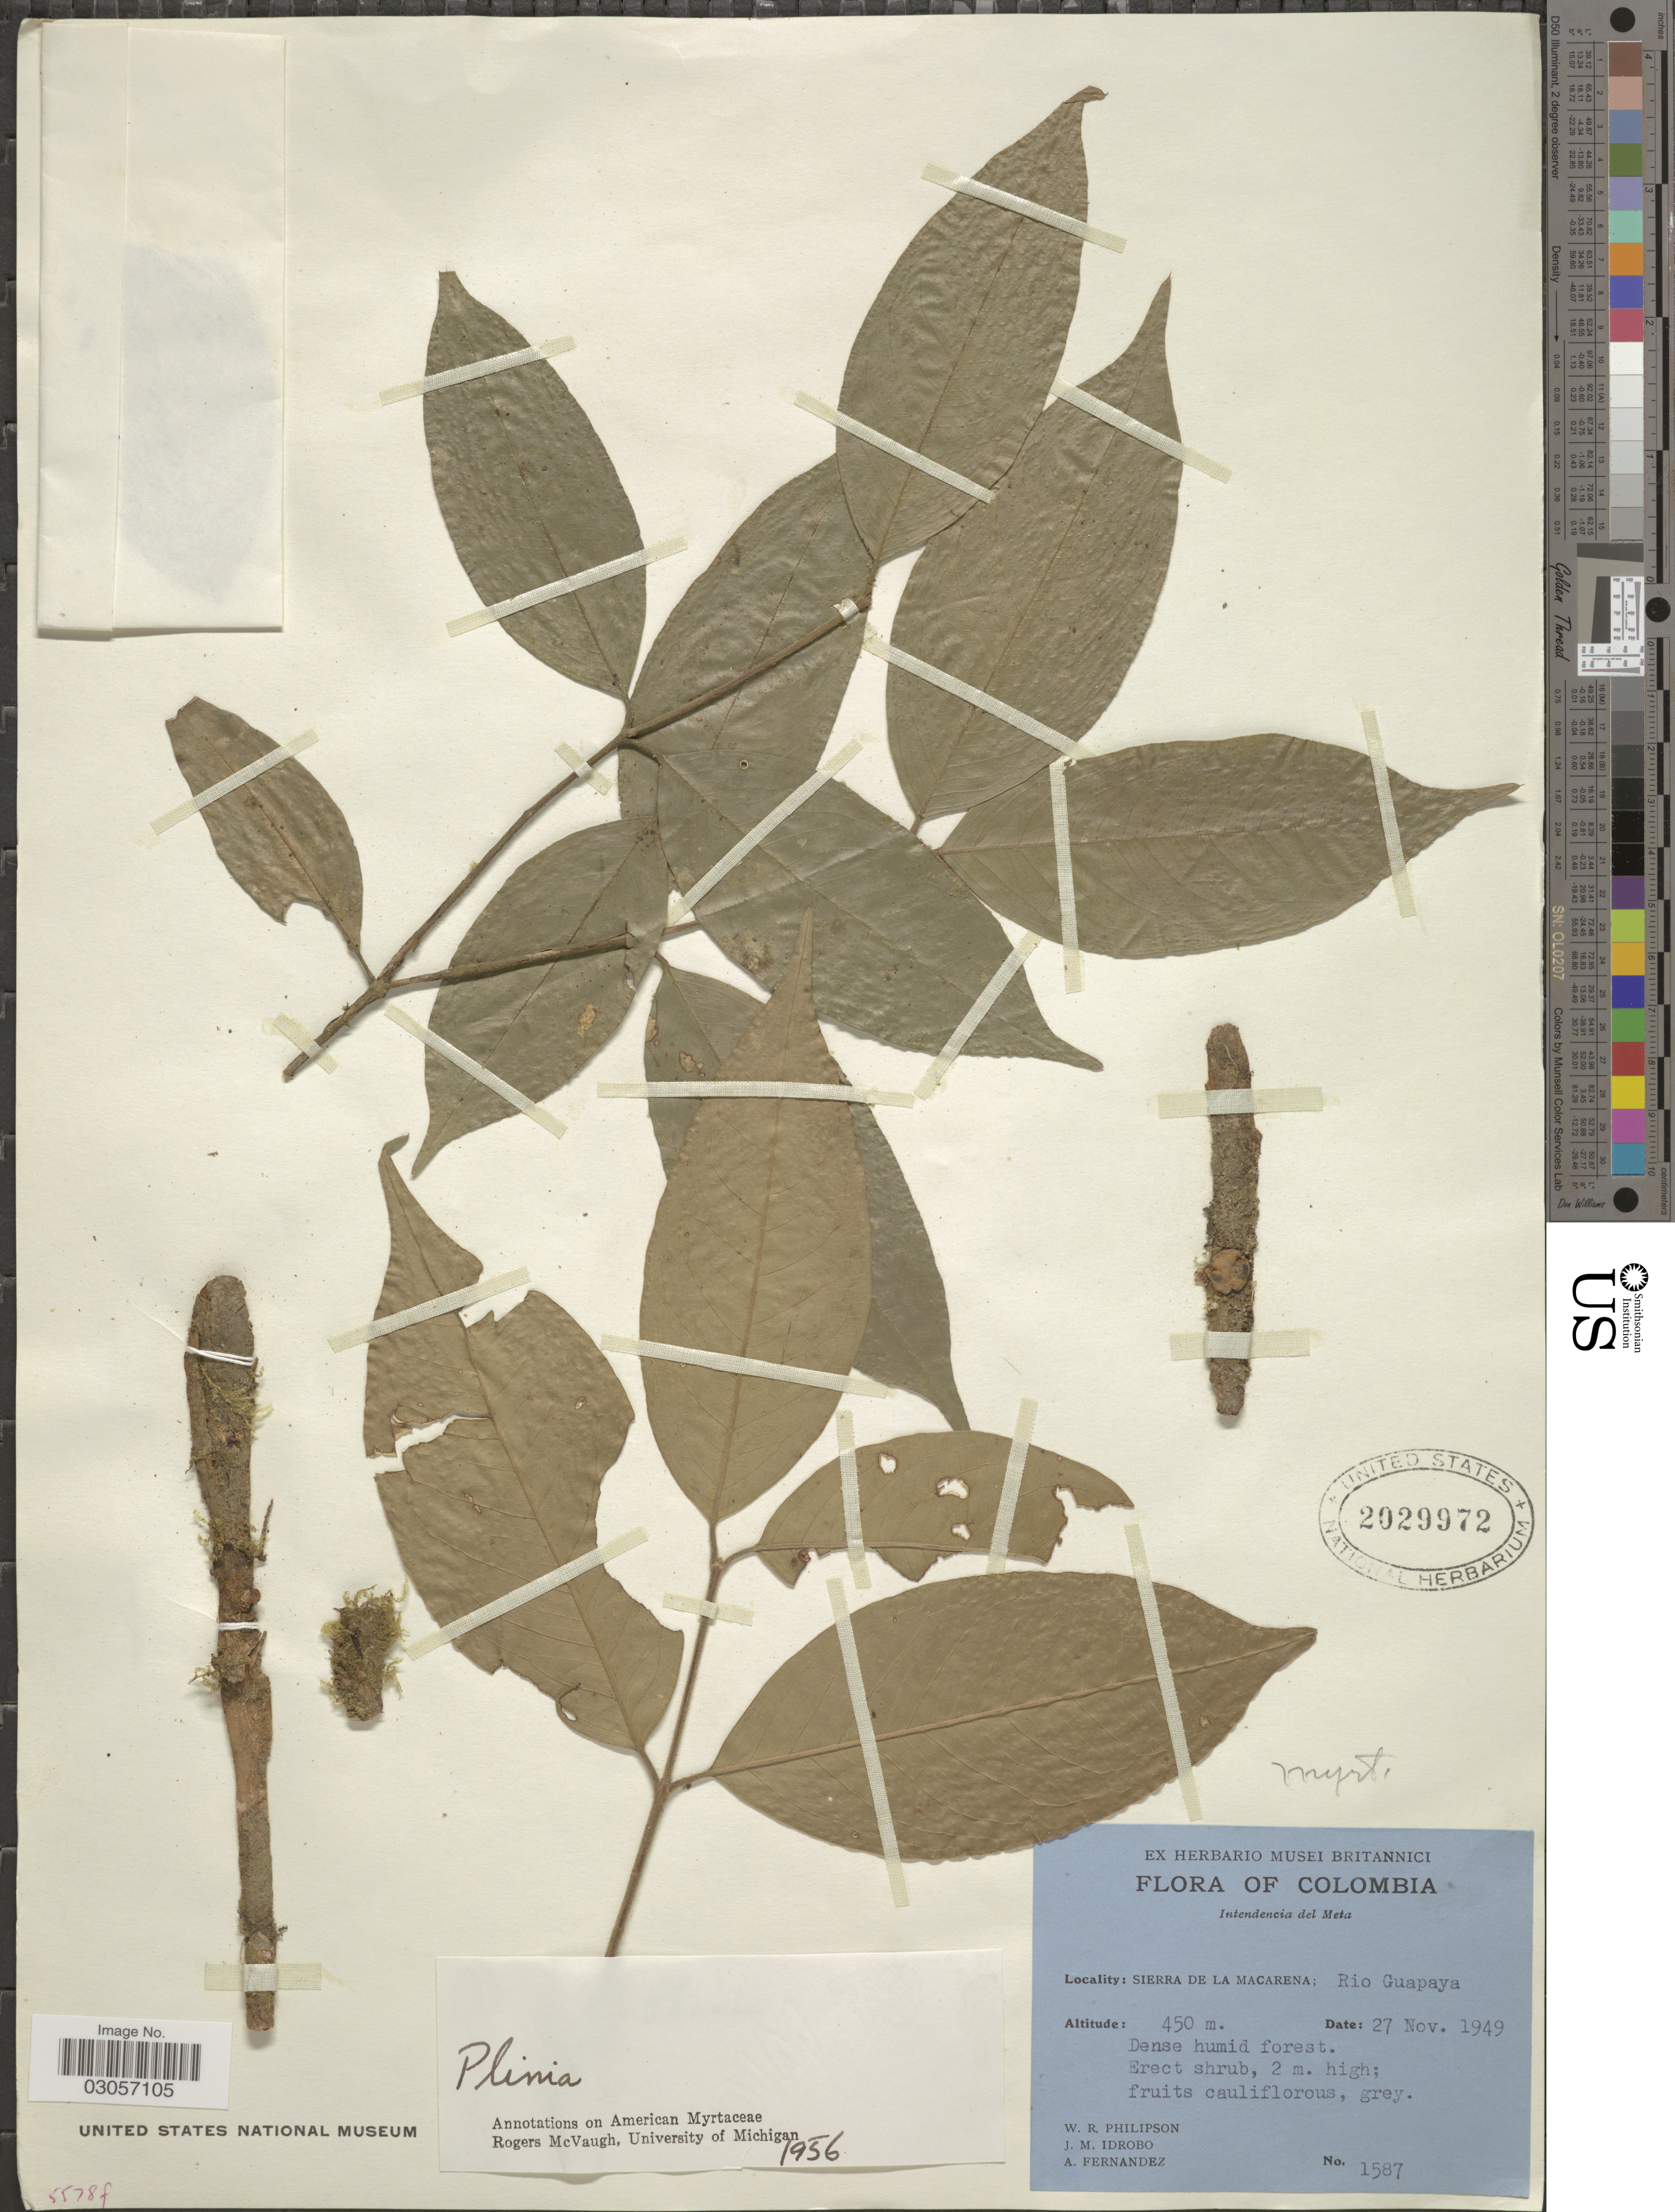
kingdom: Plantae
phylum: Tracheophyta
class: Magnoliopsida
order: Myrtales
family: Myrtaceae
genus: Plinia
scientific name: Plinia sp.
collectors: W. R. Philipson, J. M. Idrobo & A. Fernandez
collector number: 1587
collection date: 1949-11-27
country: Colombia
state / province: Meta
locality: Sierra de la Macarena: Rio Guapaya.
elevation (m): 450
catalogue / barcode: US 2029972